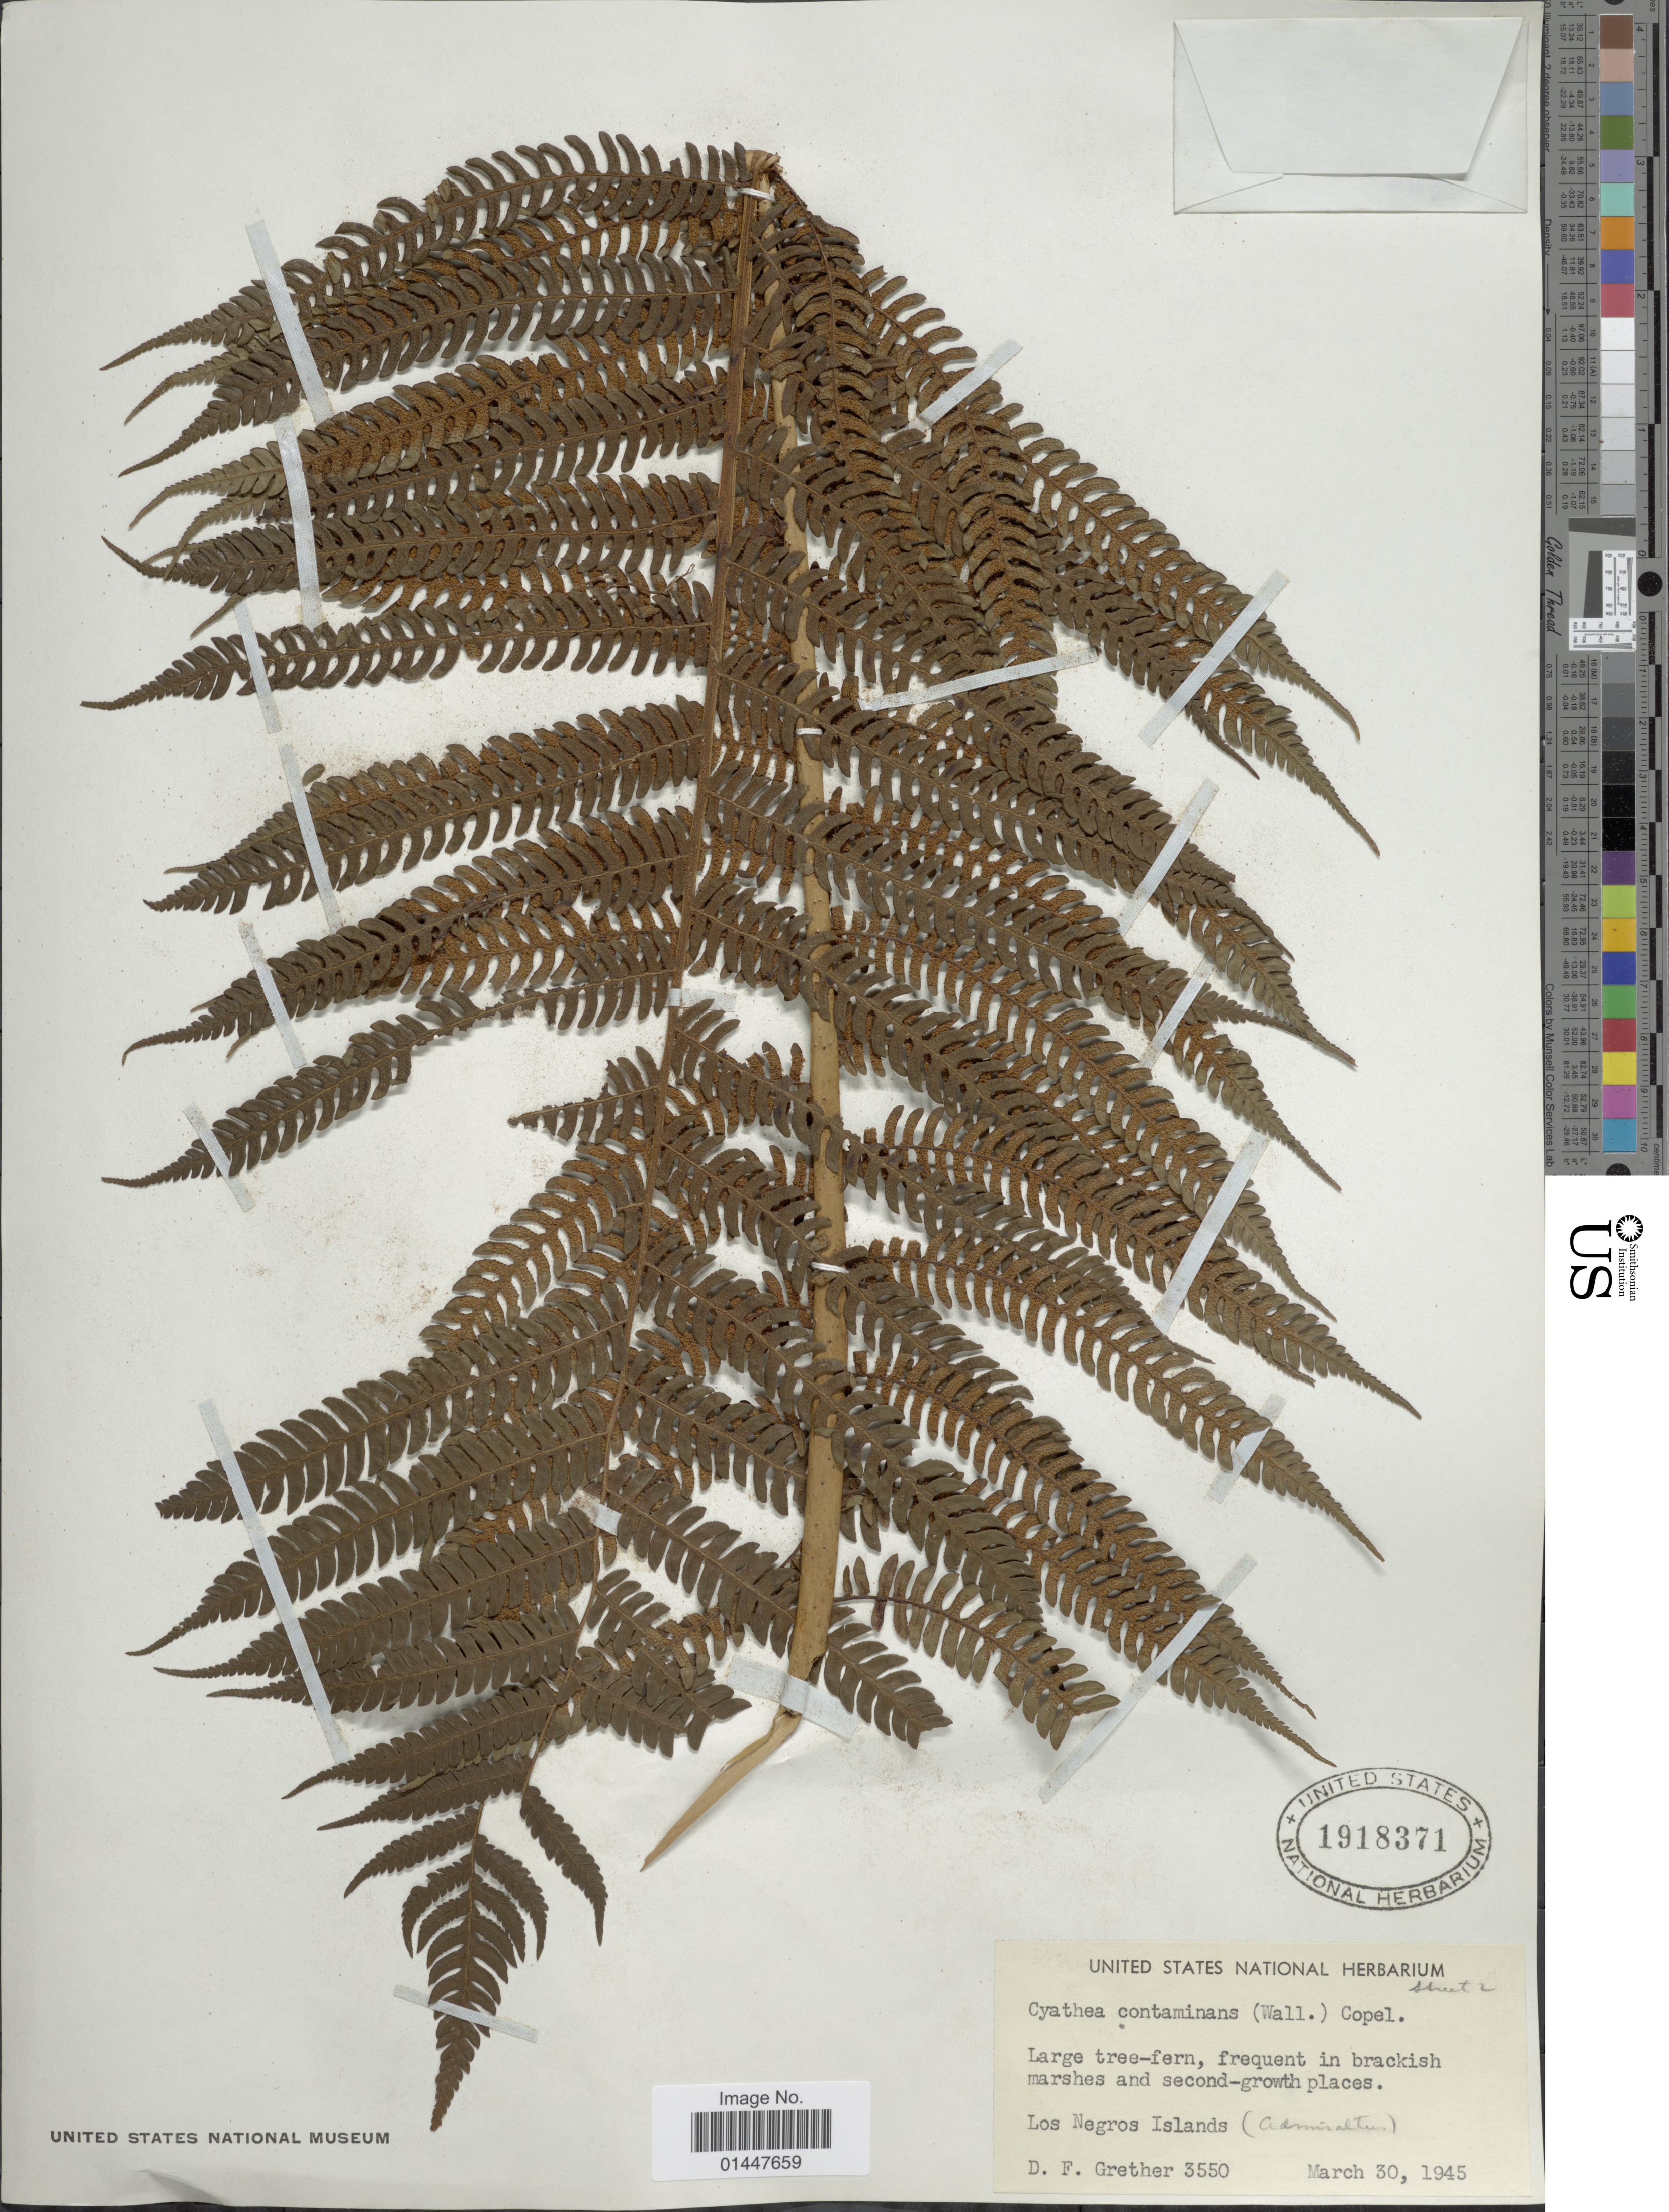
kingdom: Plantae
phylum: Tracheophyta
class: Polypodiopsida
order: Cyatheales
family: Cyatheaceae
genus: Sphaeropteris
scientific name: Sphaeropteris glauca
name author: (Blume) R.M. Tryon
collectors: D. F. Grether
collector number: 3550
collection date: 1945-03-30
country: Papua New Guinea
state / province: Manus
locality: Los Negros Islands. (Admiraltus) [interpreted]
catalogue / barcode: US 1918371